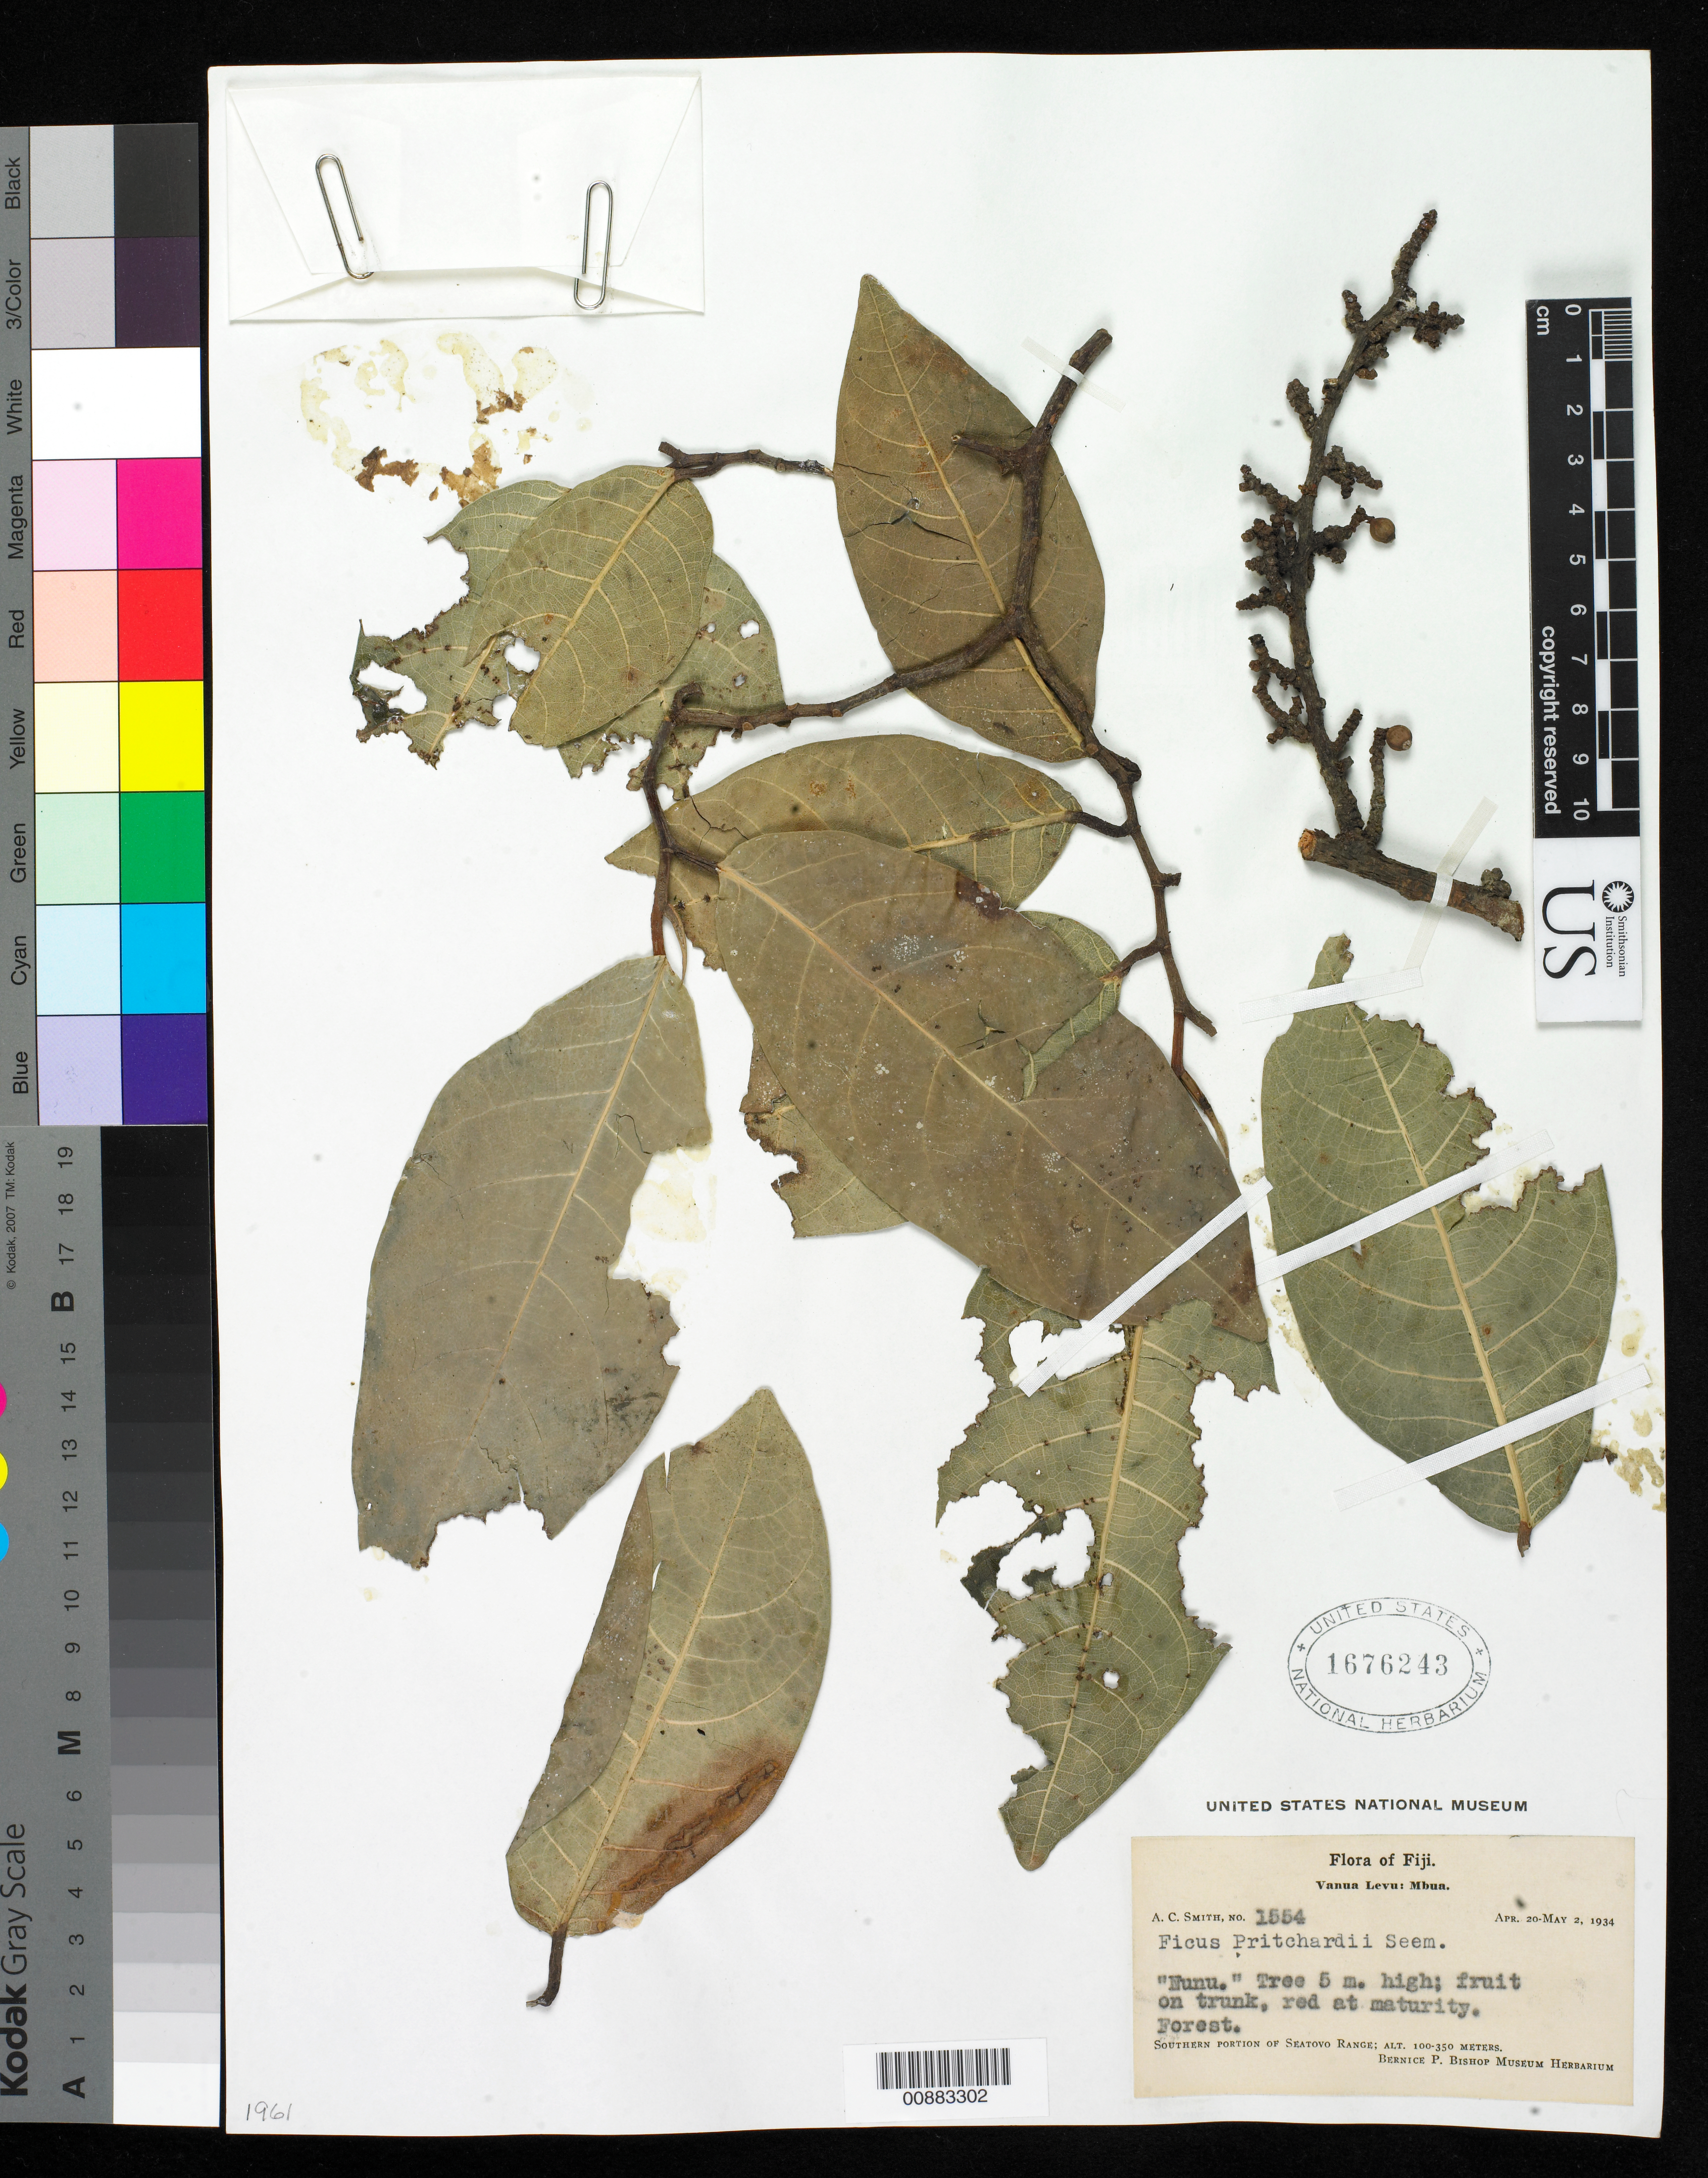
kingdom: Plantae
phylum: Tracheophyta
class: Magnoliopsida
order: Rosales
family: Moraceae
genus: Ficus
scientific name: Ficus pritchardii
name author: Seem.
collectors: A. C. Smith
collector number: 1554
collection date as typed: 20 Apr 1934 to 02 May 1934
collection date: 1934-04-20/1934-05-02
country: Fiji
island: Vanua Levu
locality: Southern portion of Seatovo Range.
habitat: Forest.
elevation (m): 100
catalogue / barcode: US 1676243